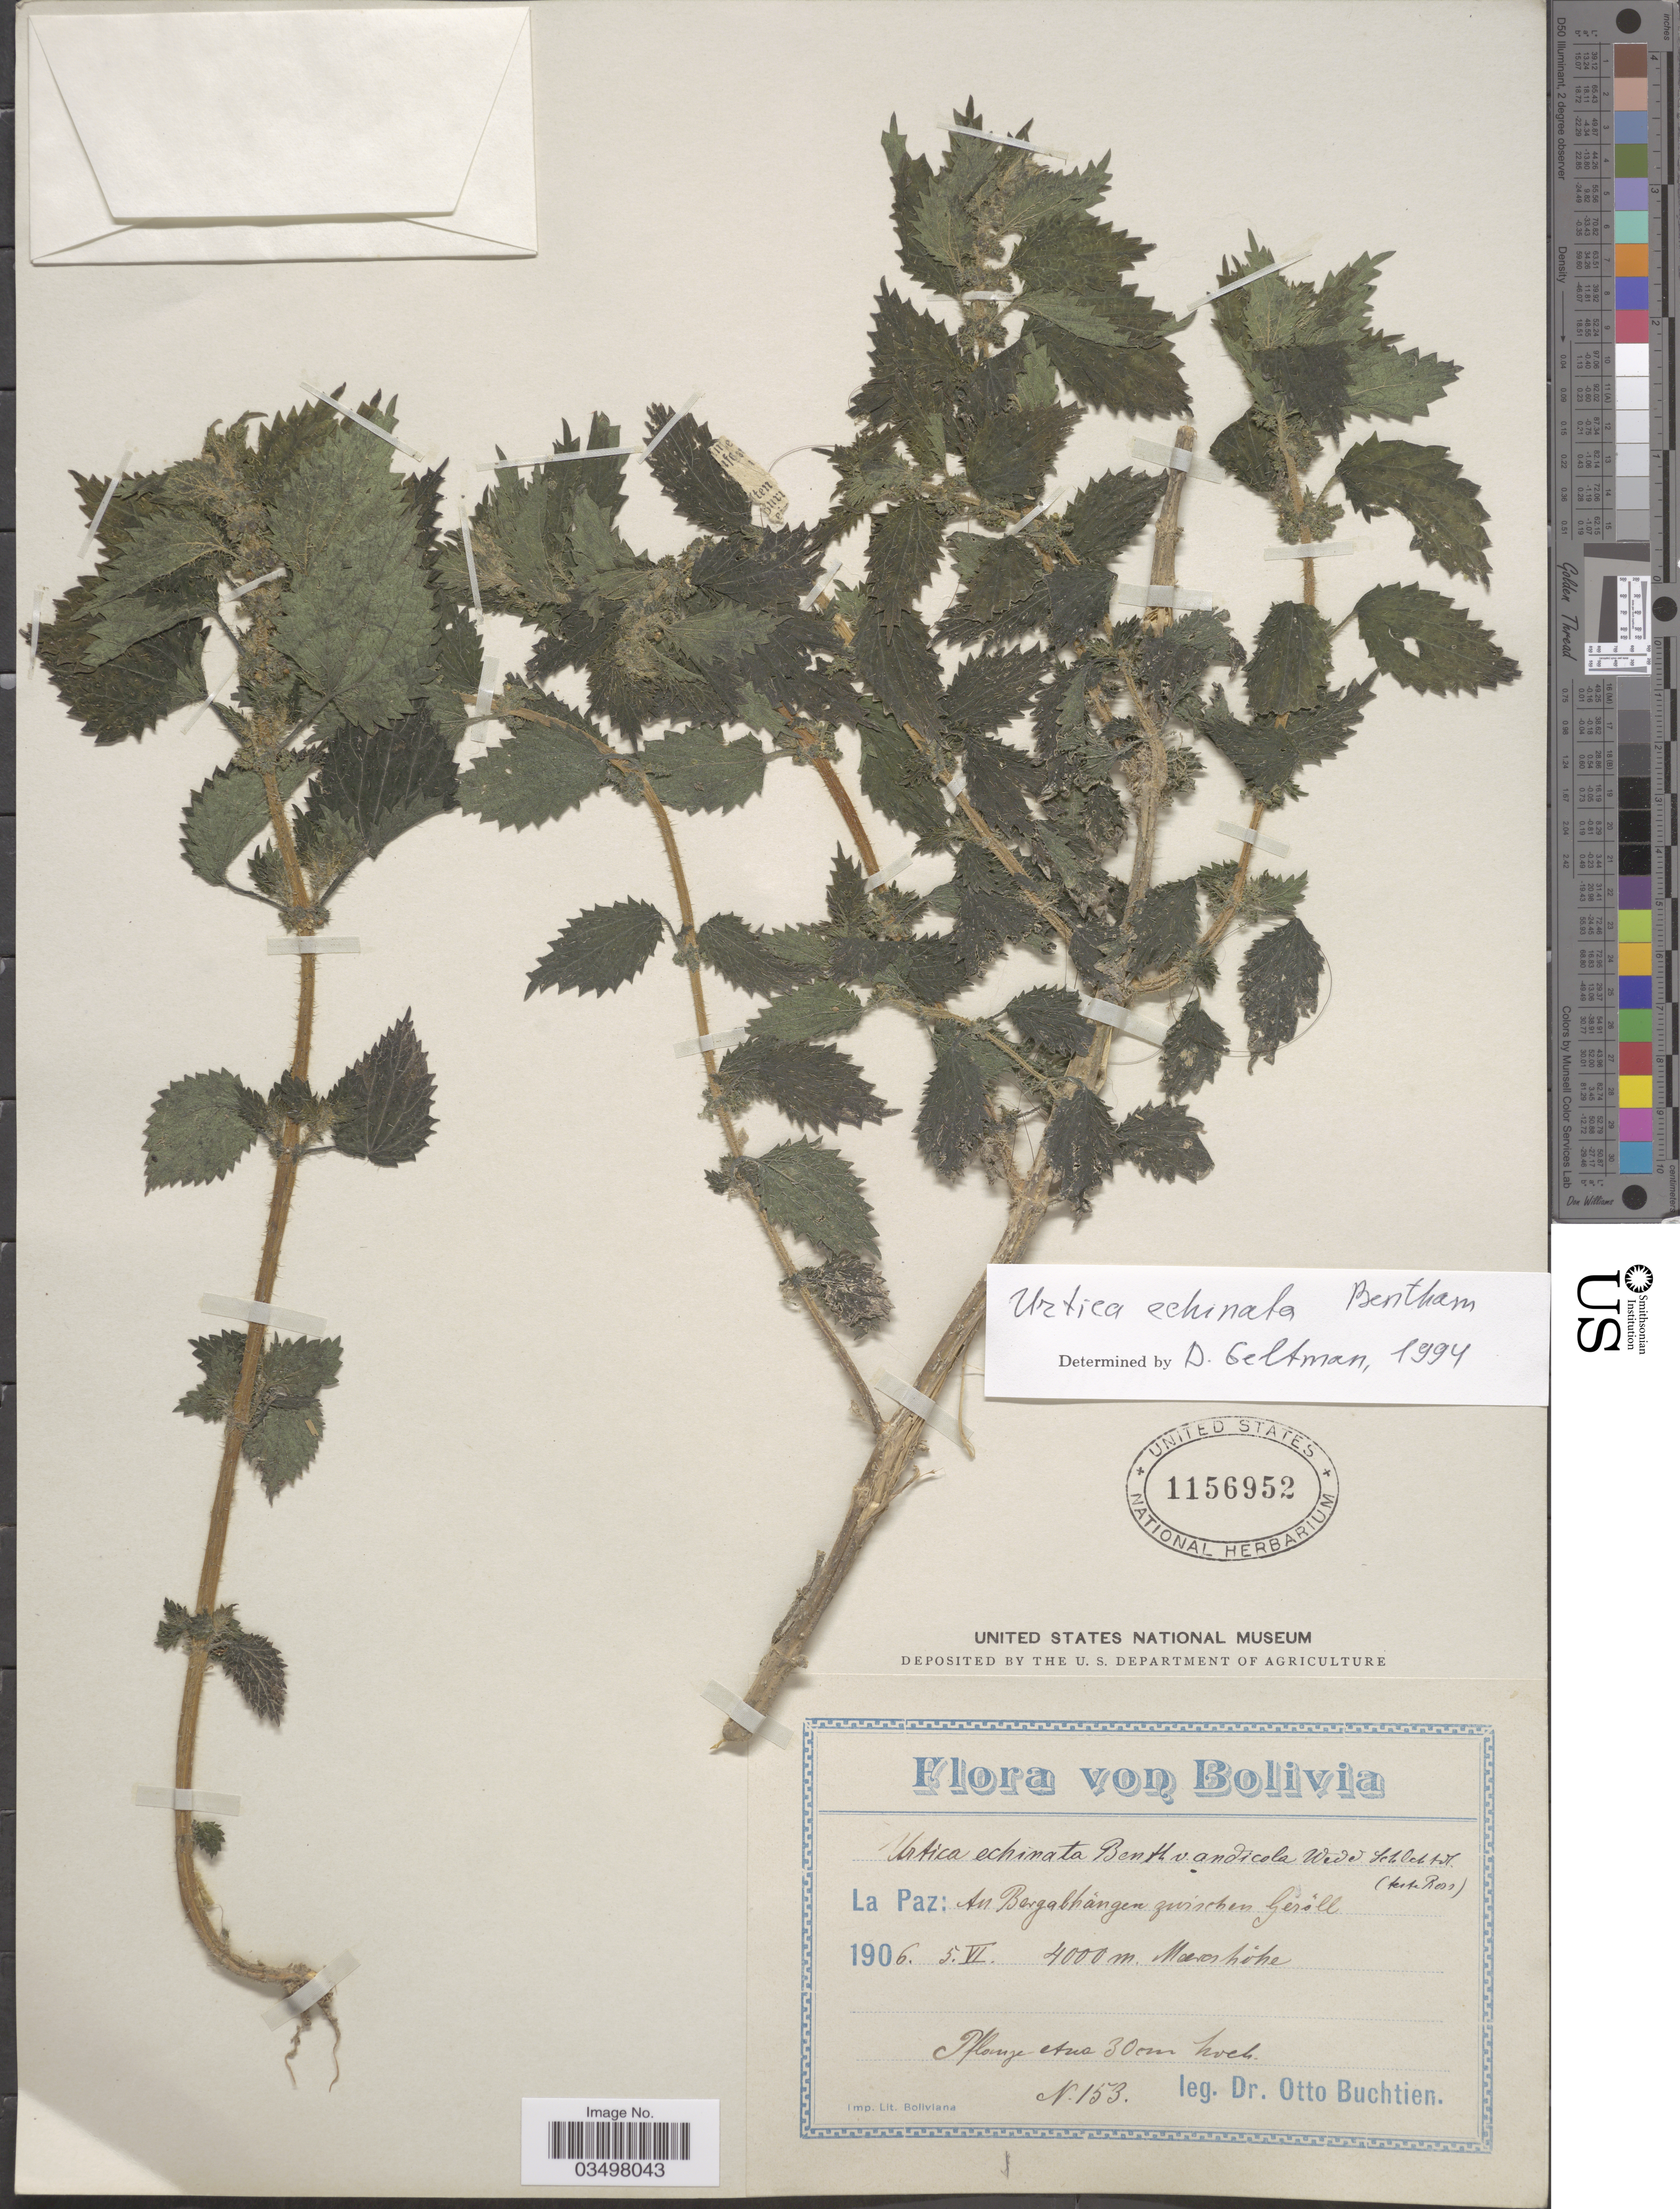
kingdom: Plantae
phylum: Tracheophyta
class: Magnoliopsida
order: Rosales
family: Urticaceae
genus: Urtica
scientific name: Urtica echinata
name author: Benth.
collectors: O. Buchtien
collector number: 153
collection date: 1906-06-05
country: Bolivia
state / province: La Paz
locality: An Bergalhängen zwischen geröll.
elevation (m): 4000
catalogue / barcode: US 1156952